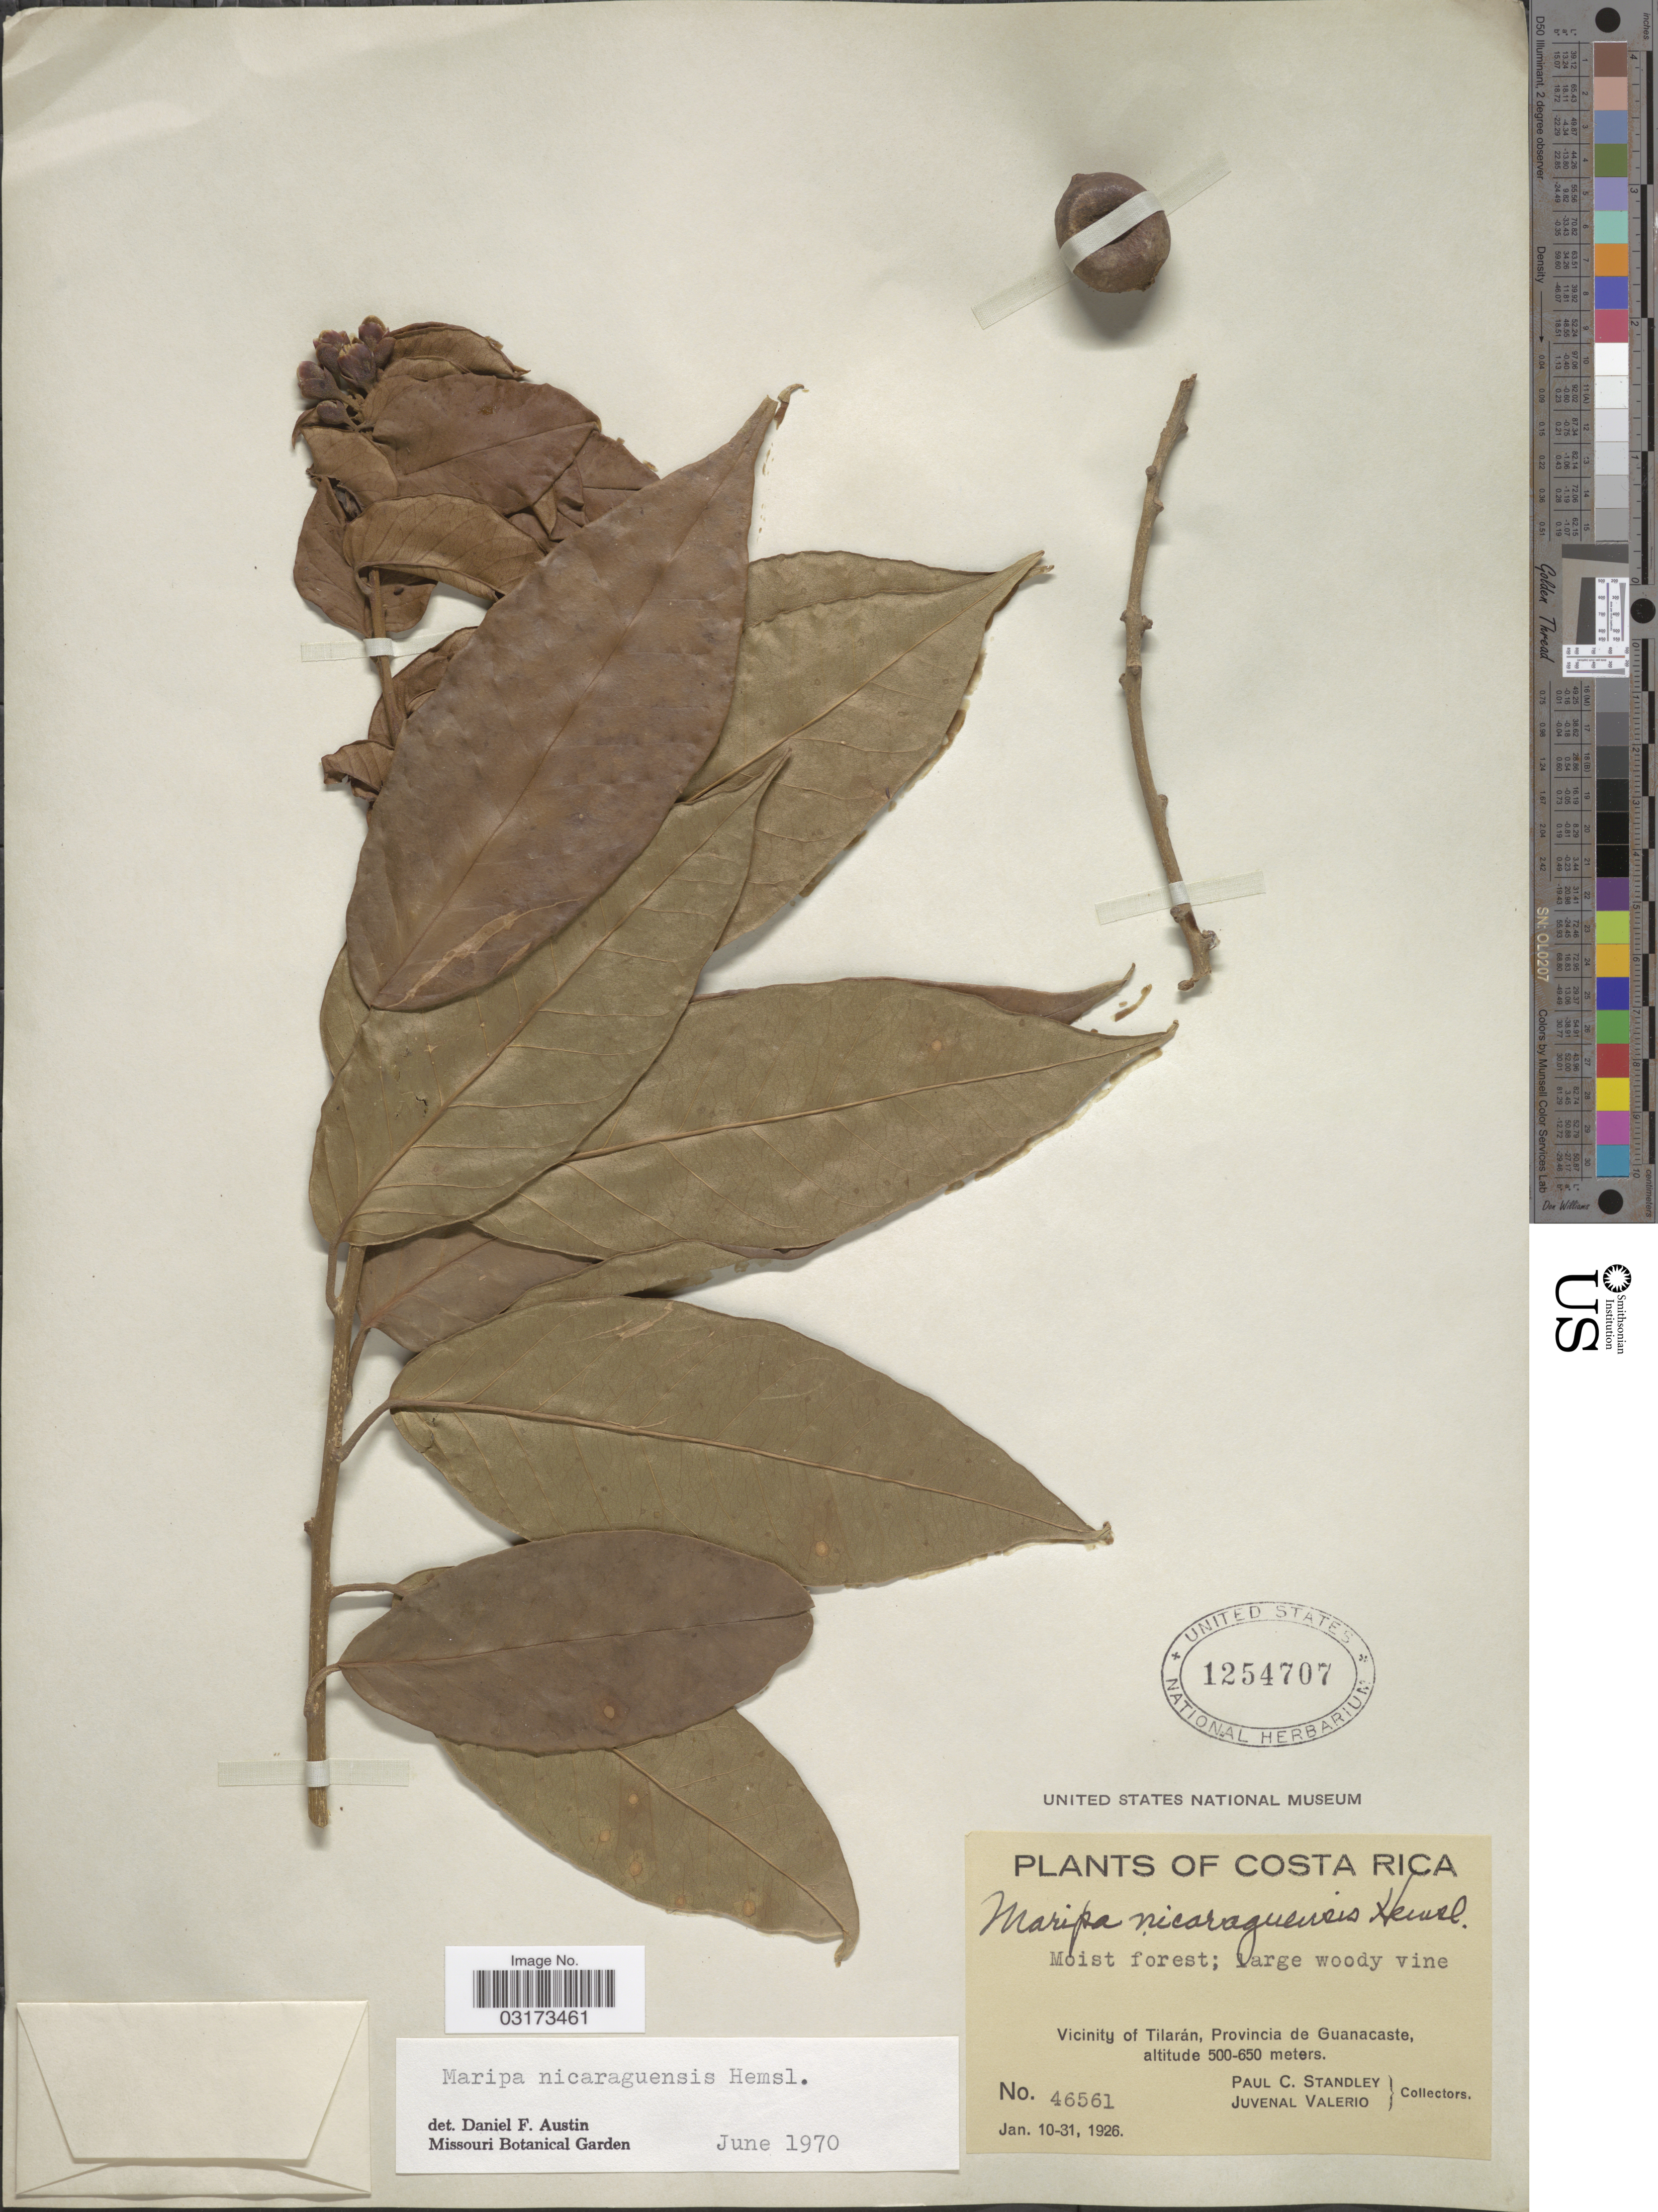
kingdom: Plantae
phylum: Tracheophyta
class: Magnoliopsida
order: Solanales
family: Convolvulaceae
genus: Maripa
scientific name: Maripa nicaraguensis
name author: Hemsl.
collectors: P. C. Standley & J. Valerio R.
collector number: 46561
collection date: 1926-01-10/1926-01-31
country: Costa Rica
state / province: Guanacaste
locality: Vicinity of Tilarán.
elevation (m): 500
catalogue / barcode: US 1254707